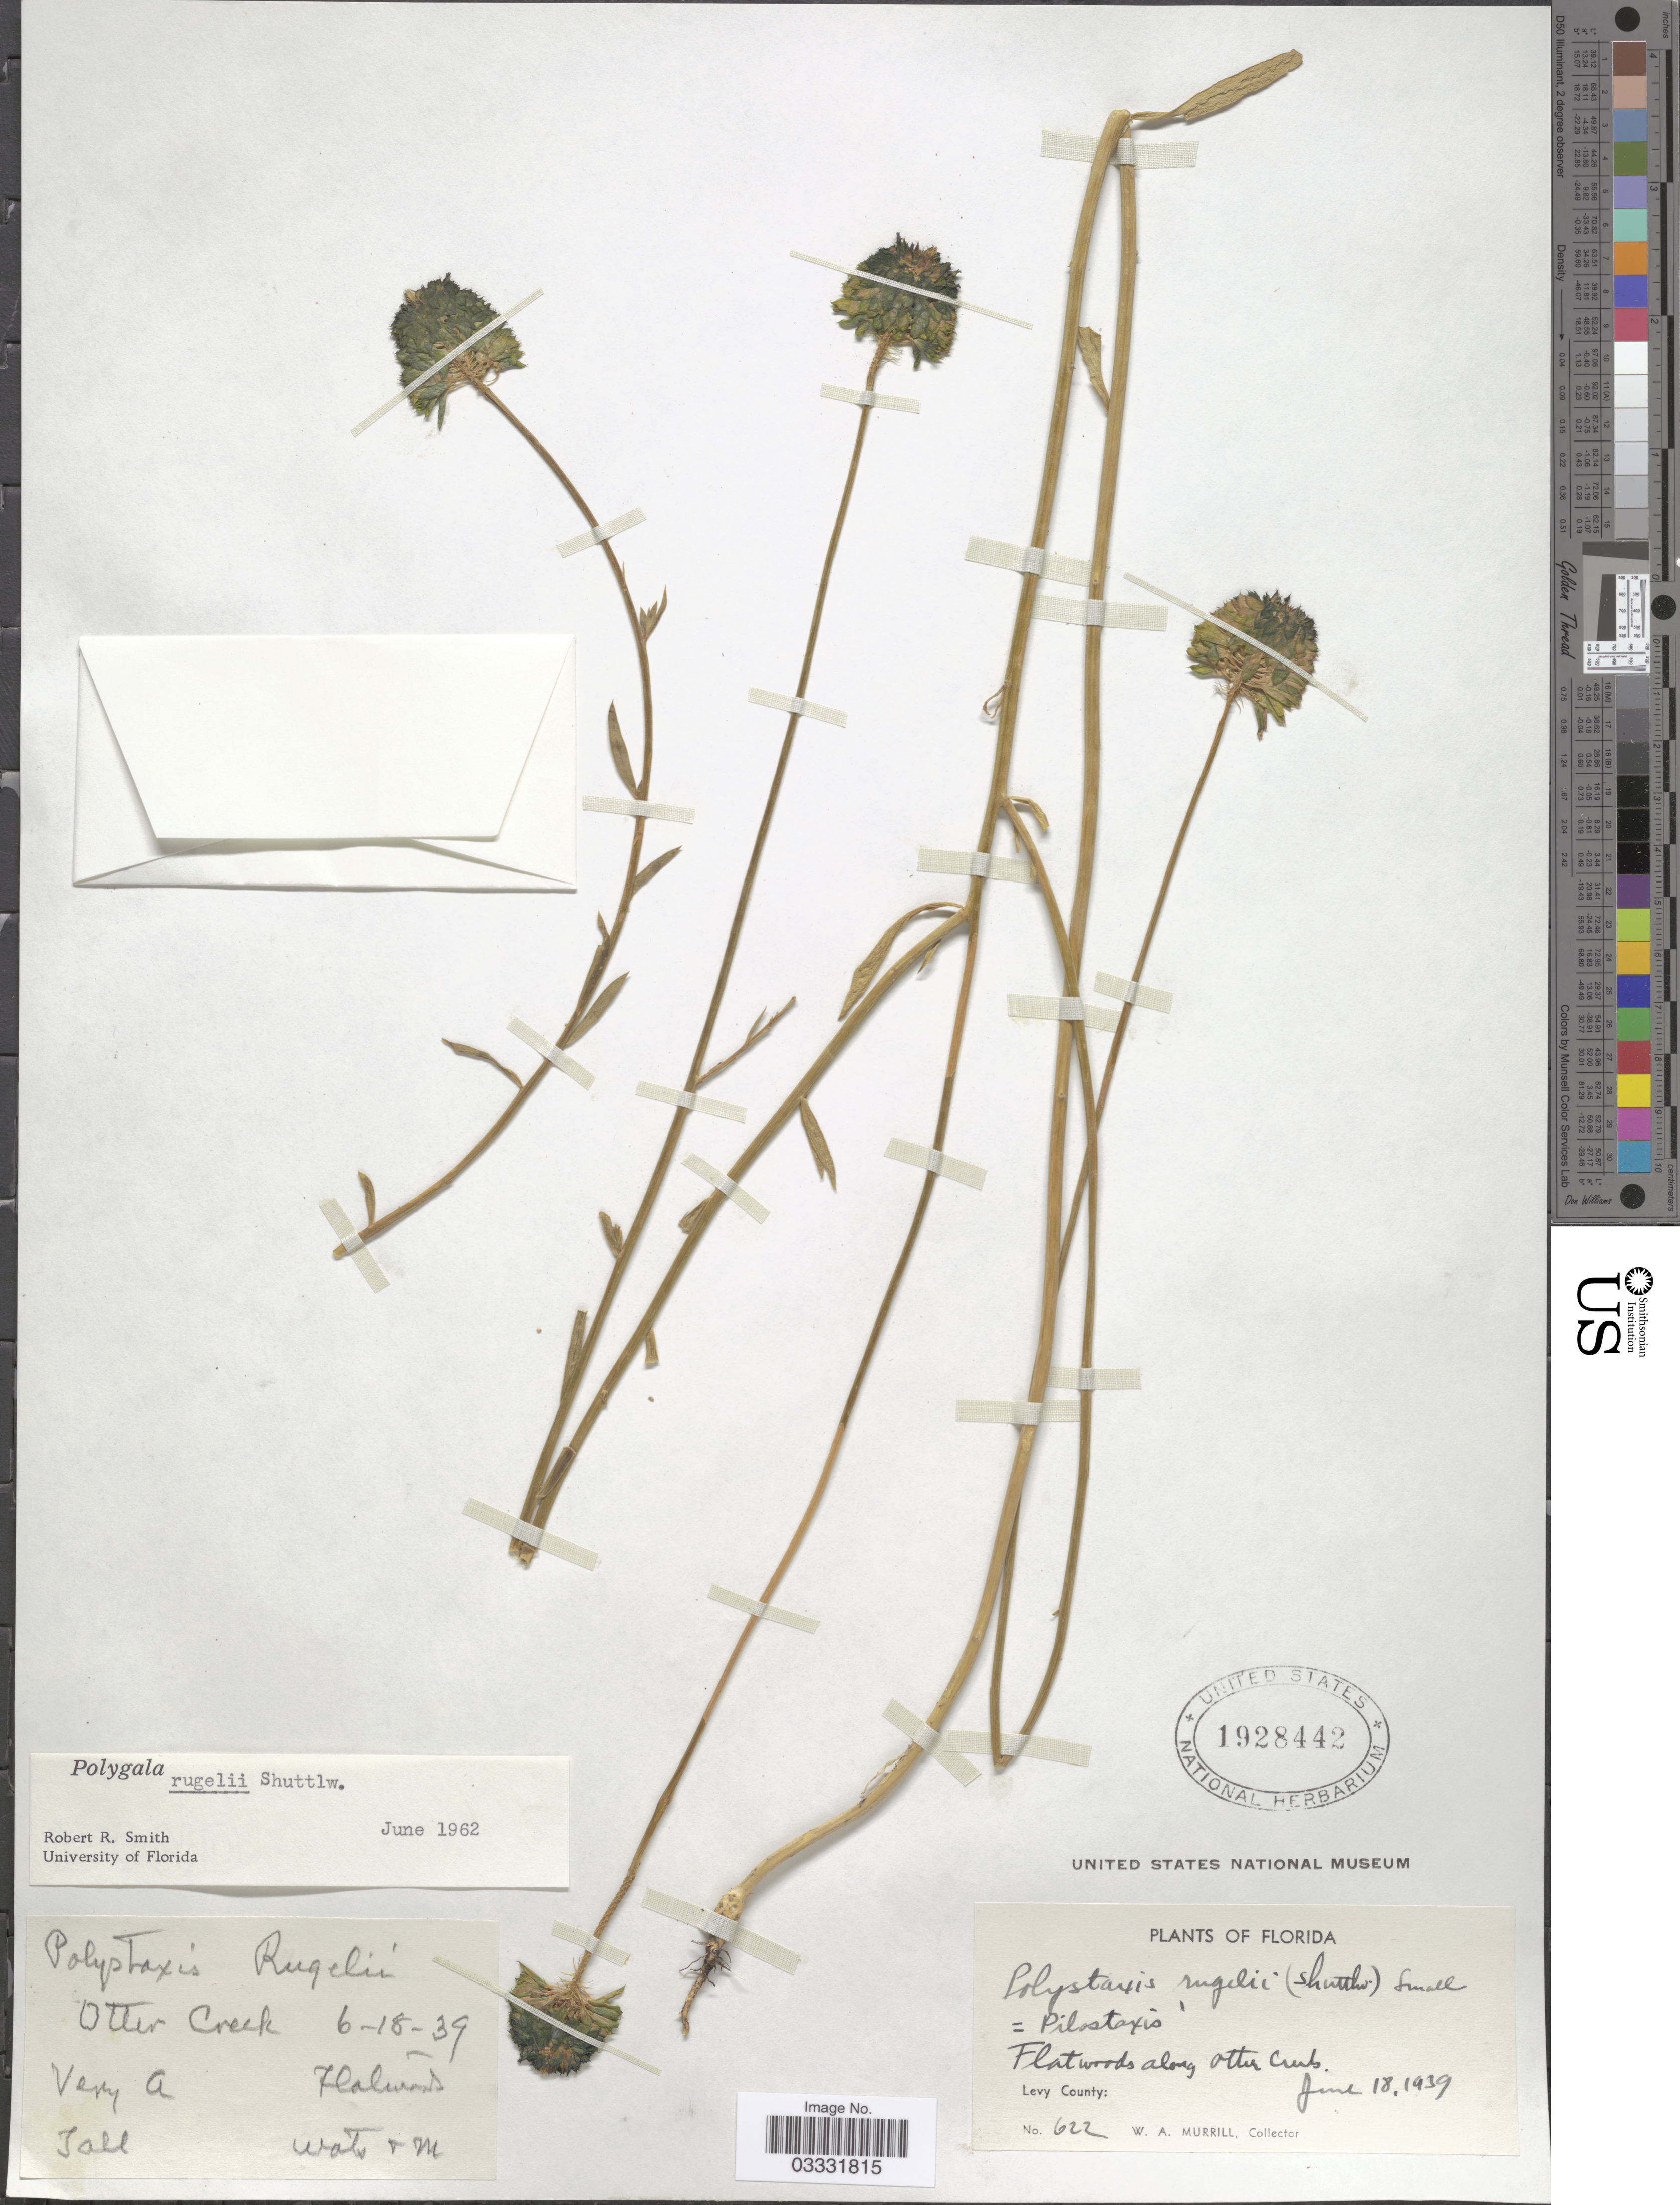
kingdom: Plantae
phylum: Tracheophyta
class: Magnoliopsida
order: Fabales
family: Polygalaceae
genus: Polygala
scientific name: Polygala rugelii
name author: Shuttlew. ex Chapm.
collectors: W. A. Murrill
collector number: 622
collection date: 1939-06-18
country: United States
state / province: Florida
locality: Flatwoods along Otter Creek. Levy County.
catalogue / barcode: US 1928442